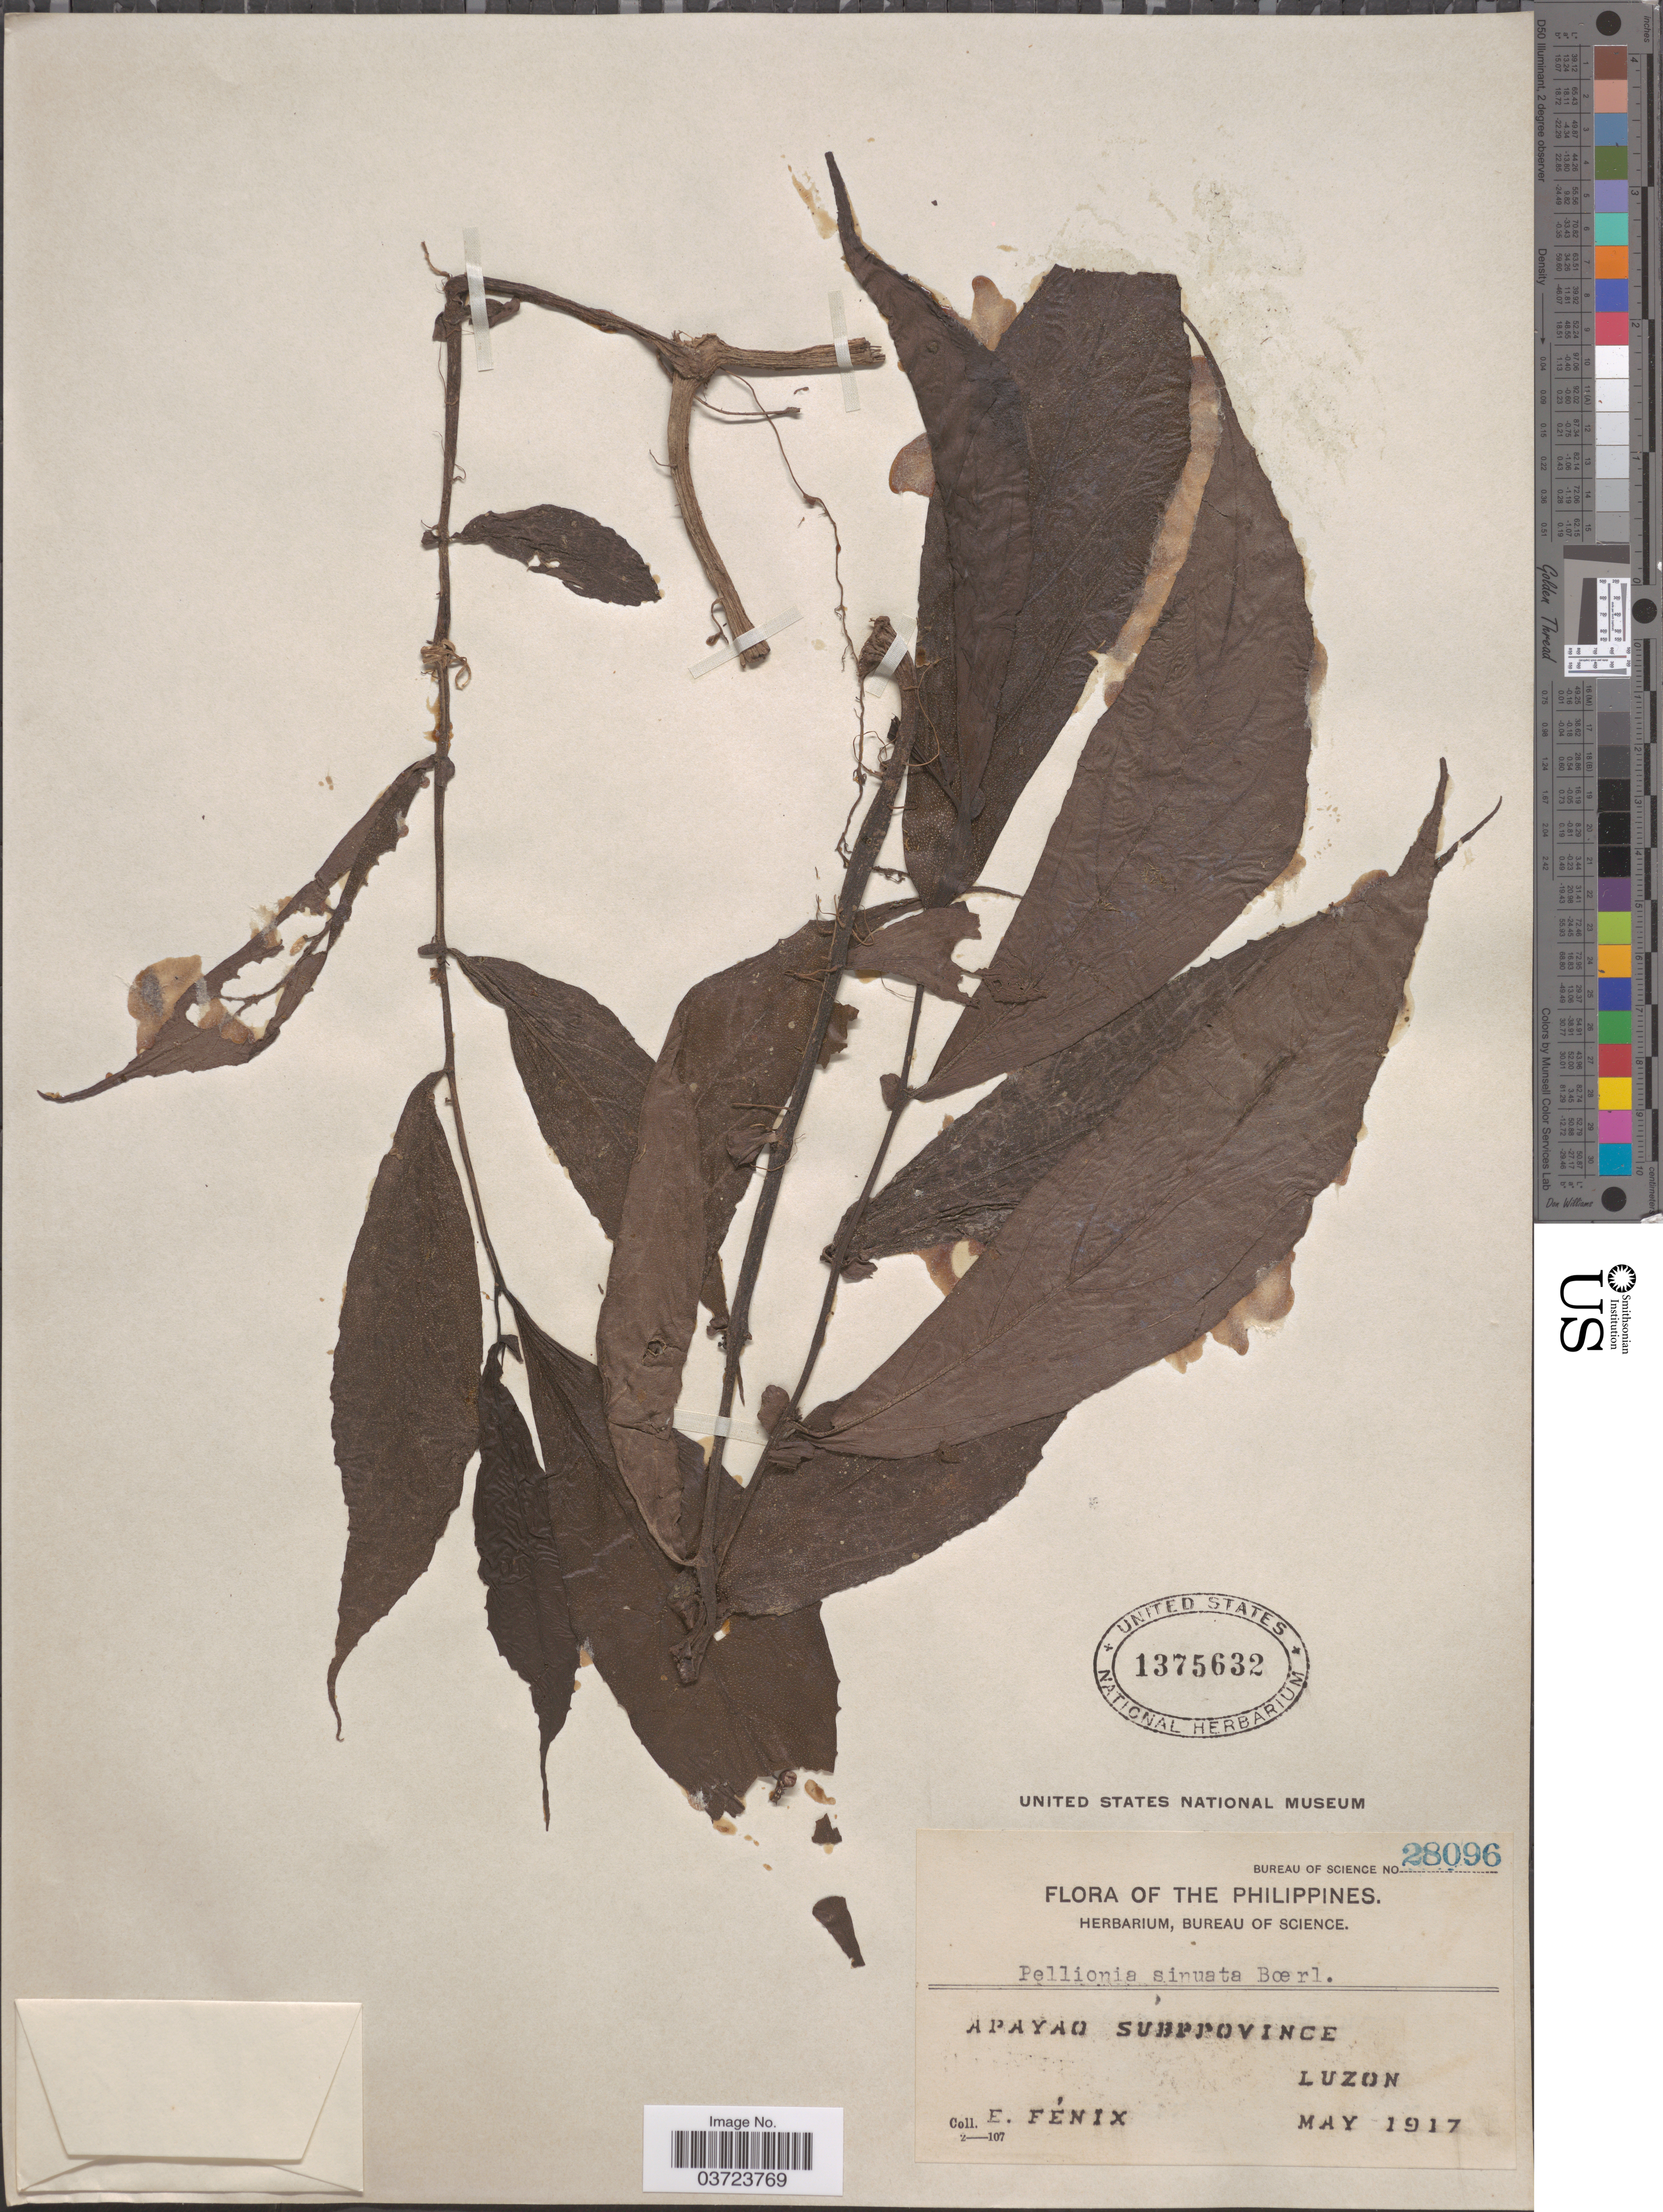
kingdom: Plantae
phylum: Tracheophyta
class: Magnoliopsida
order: Rosales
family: Urticaceae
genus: Elatostema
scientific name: Elatostema sinuatum var. sinuatum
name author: (Blume) Hassk.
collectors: E. Fénix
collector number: Bureau of Science 28096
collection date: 1917-05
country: Philippines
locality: Apayao Subprovince, Luzon.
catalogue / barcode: US 1375632